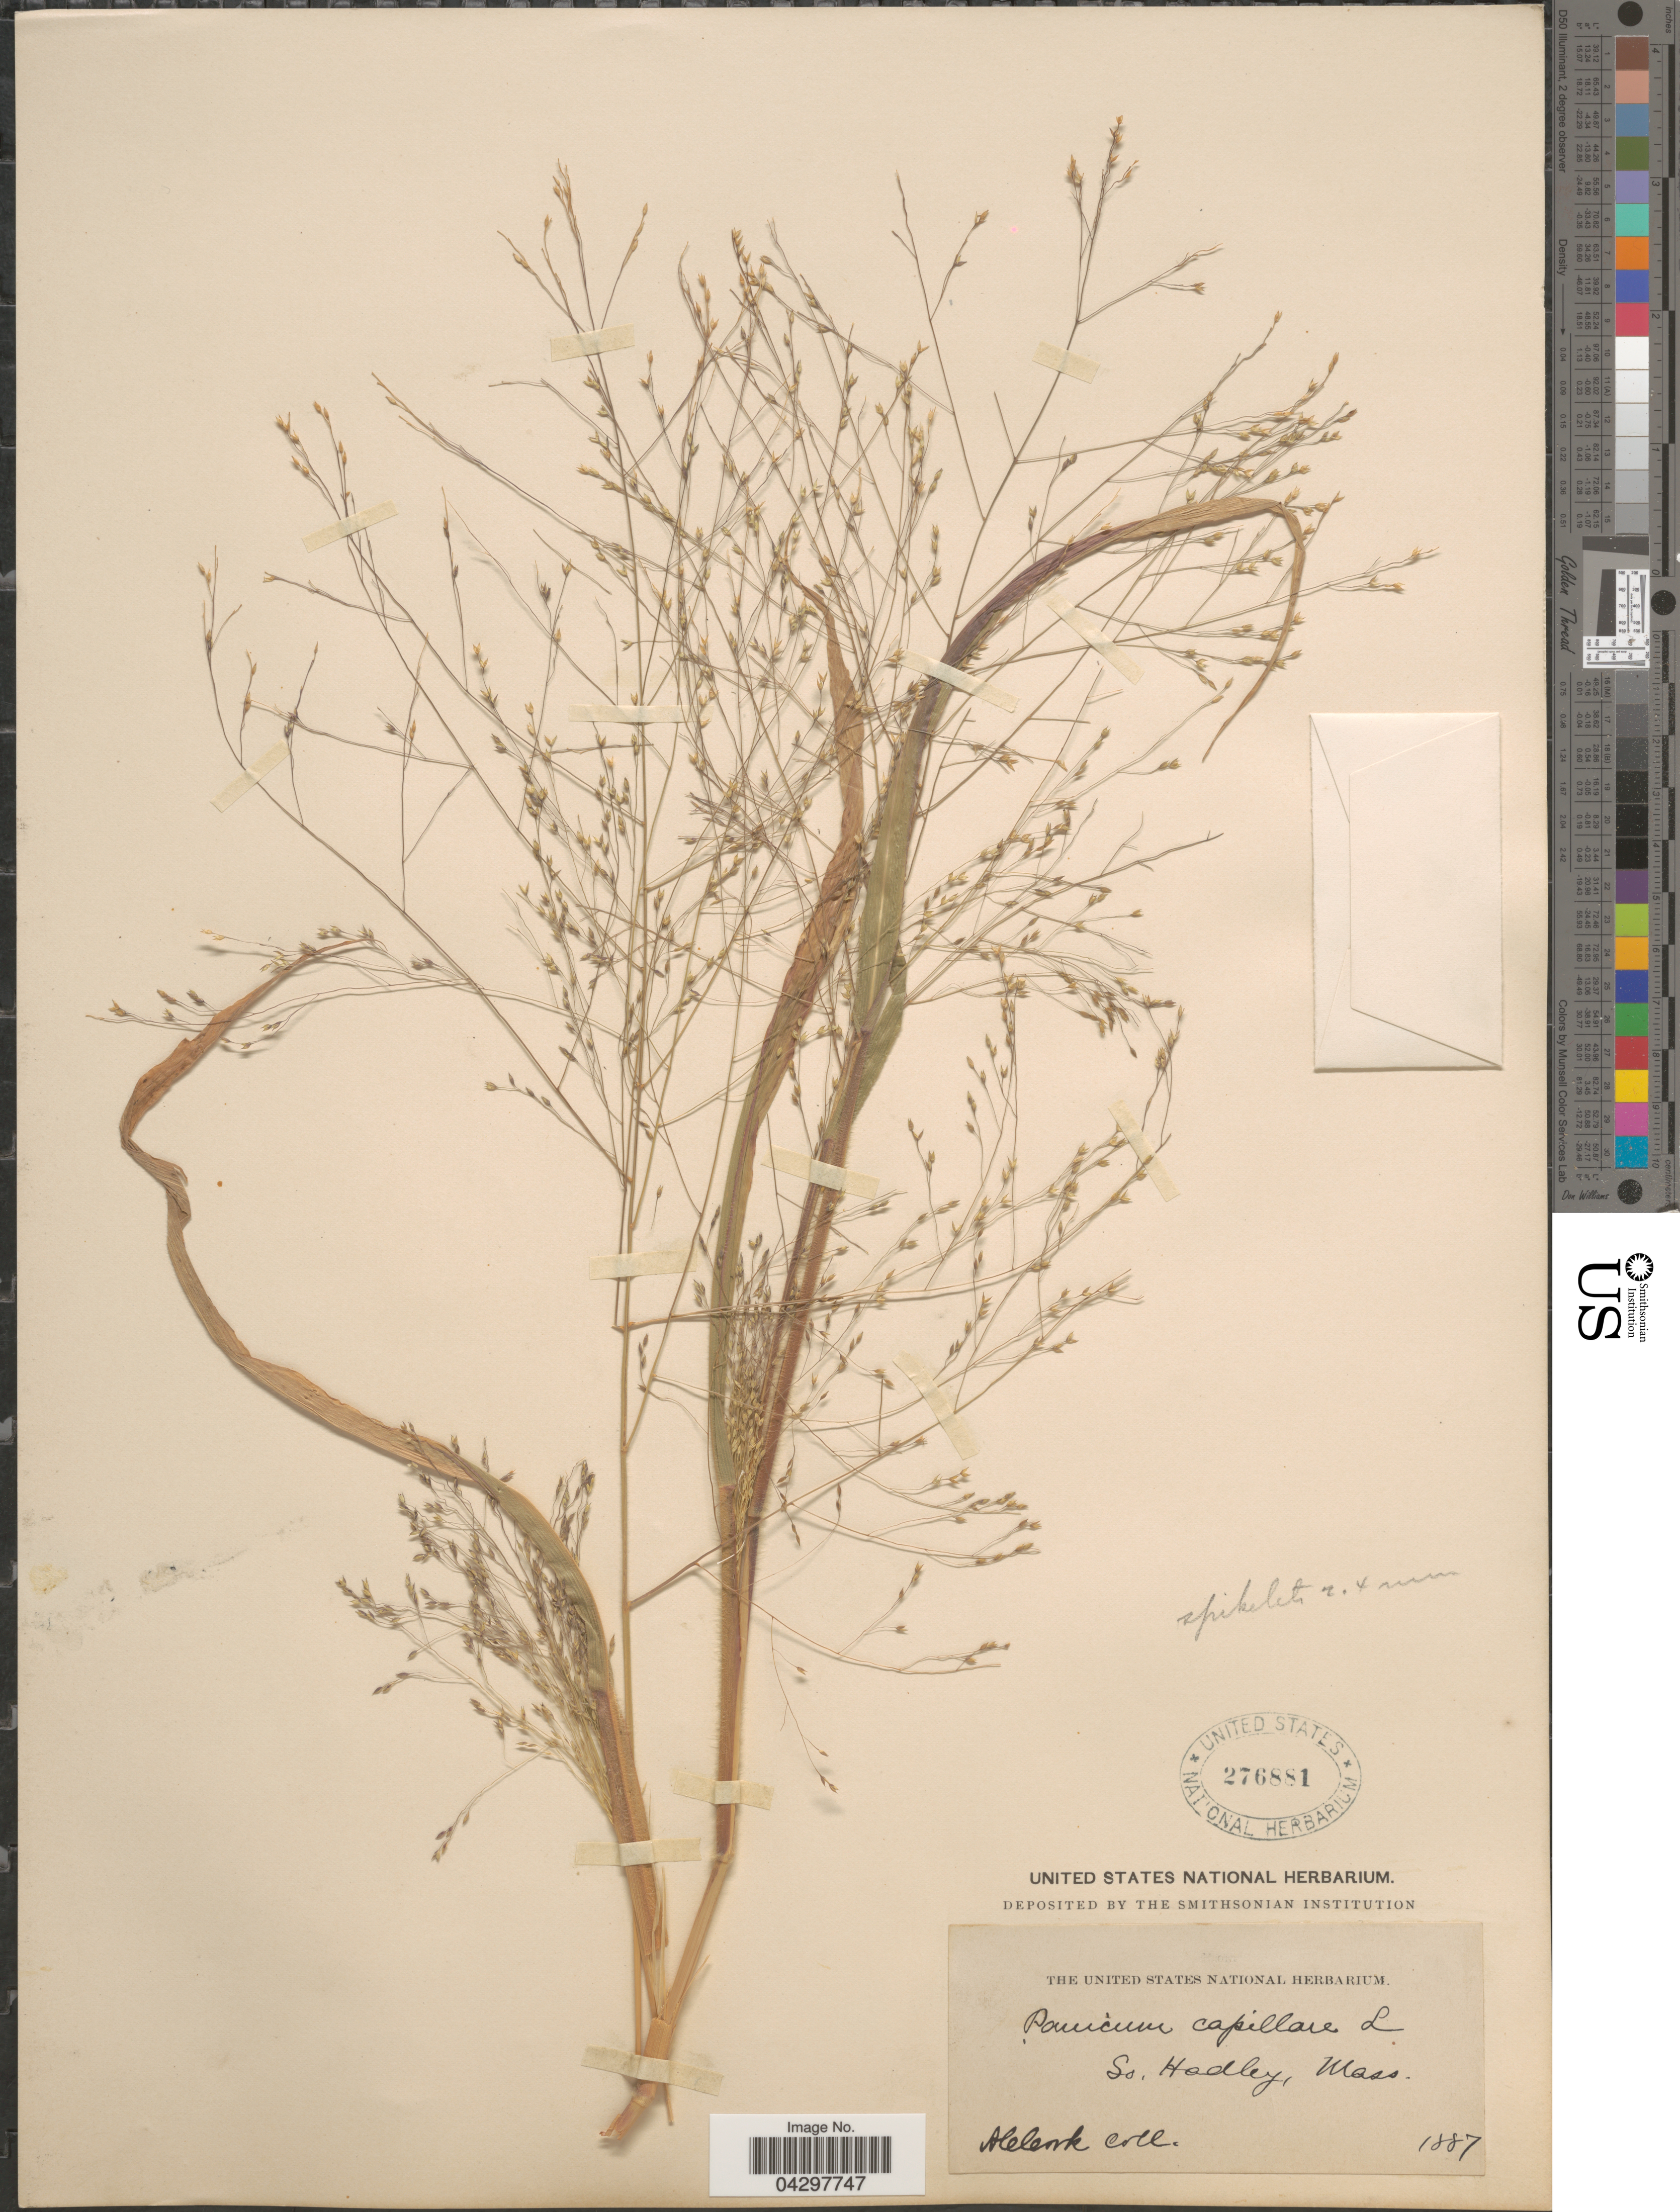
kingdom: Plantae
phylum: Tracheophyta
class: Liliopsida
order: Poales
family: Poaceae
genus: Panicum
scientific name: Panicum capillare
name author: L.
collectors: A. Cook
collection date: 1887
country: United States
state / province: Massachusetts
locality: So. Hadley.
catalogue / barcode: US 276881